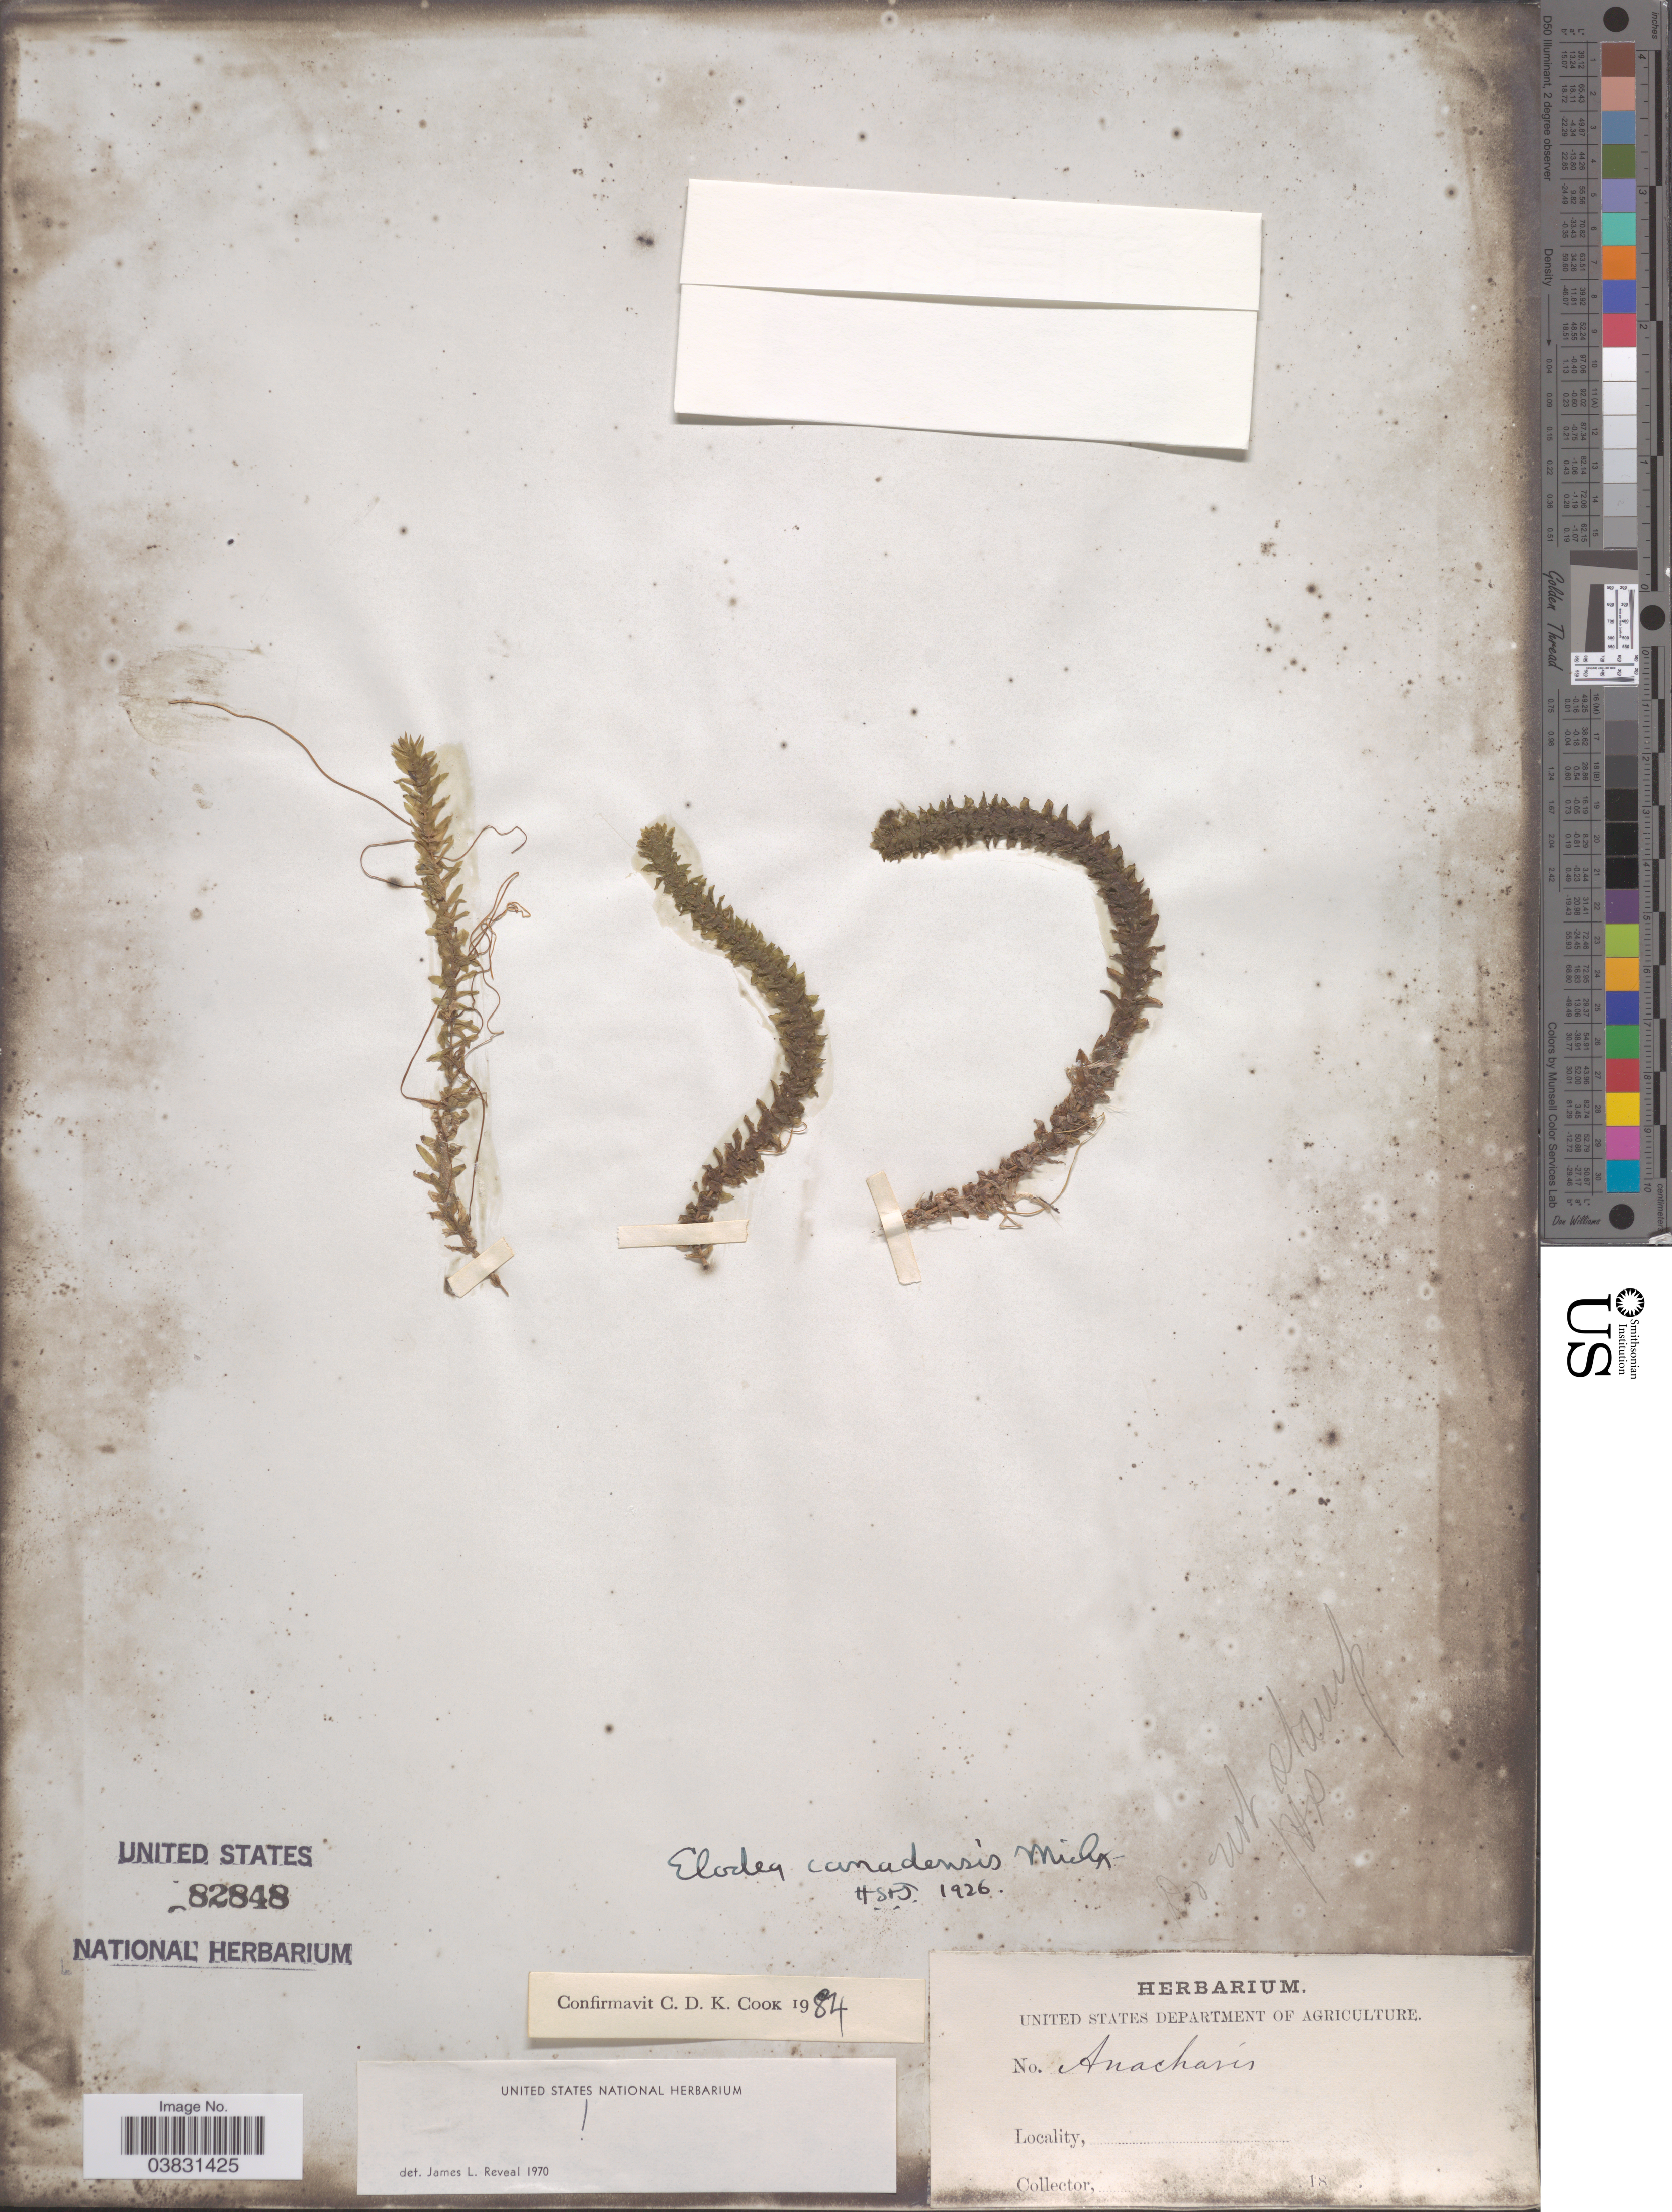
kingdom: Plantae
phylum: Tracheophyta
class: Liliopsida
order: Alismatales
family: Hydrocharitaceae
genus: Elodea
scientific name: Elodea canadensis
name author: Michx.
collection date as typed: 18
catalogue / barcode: US 82848